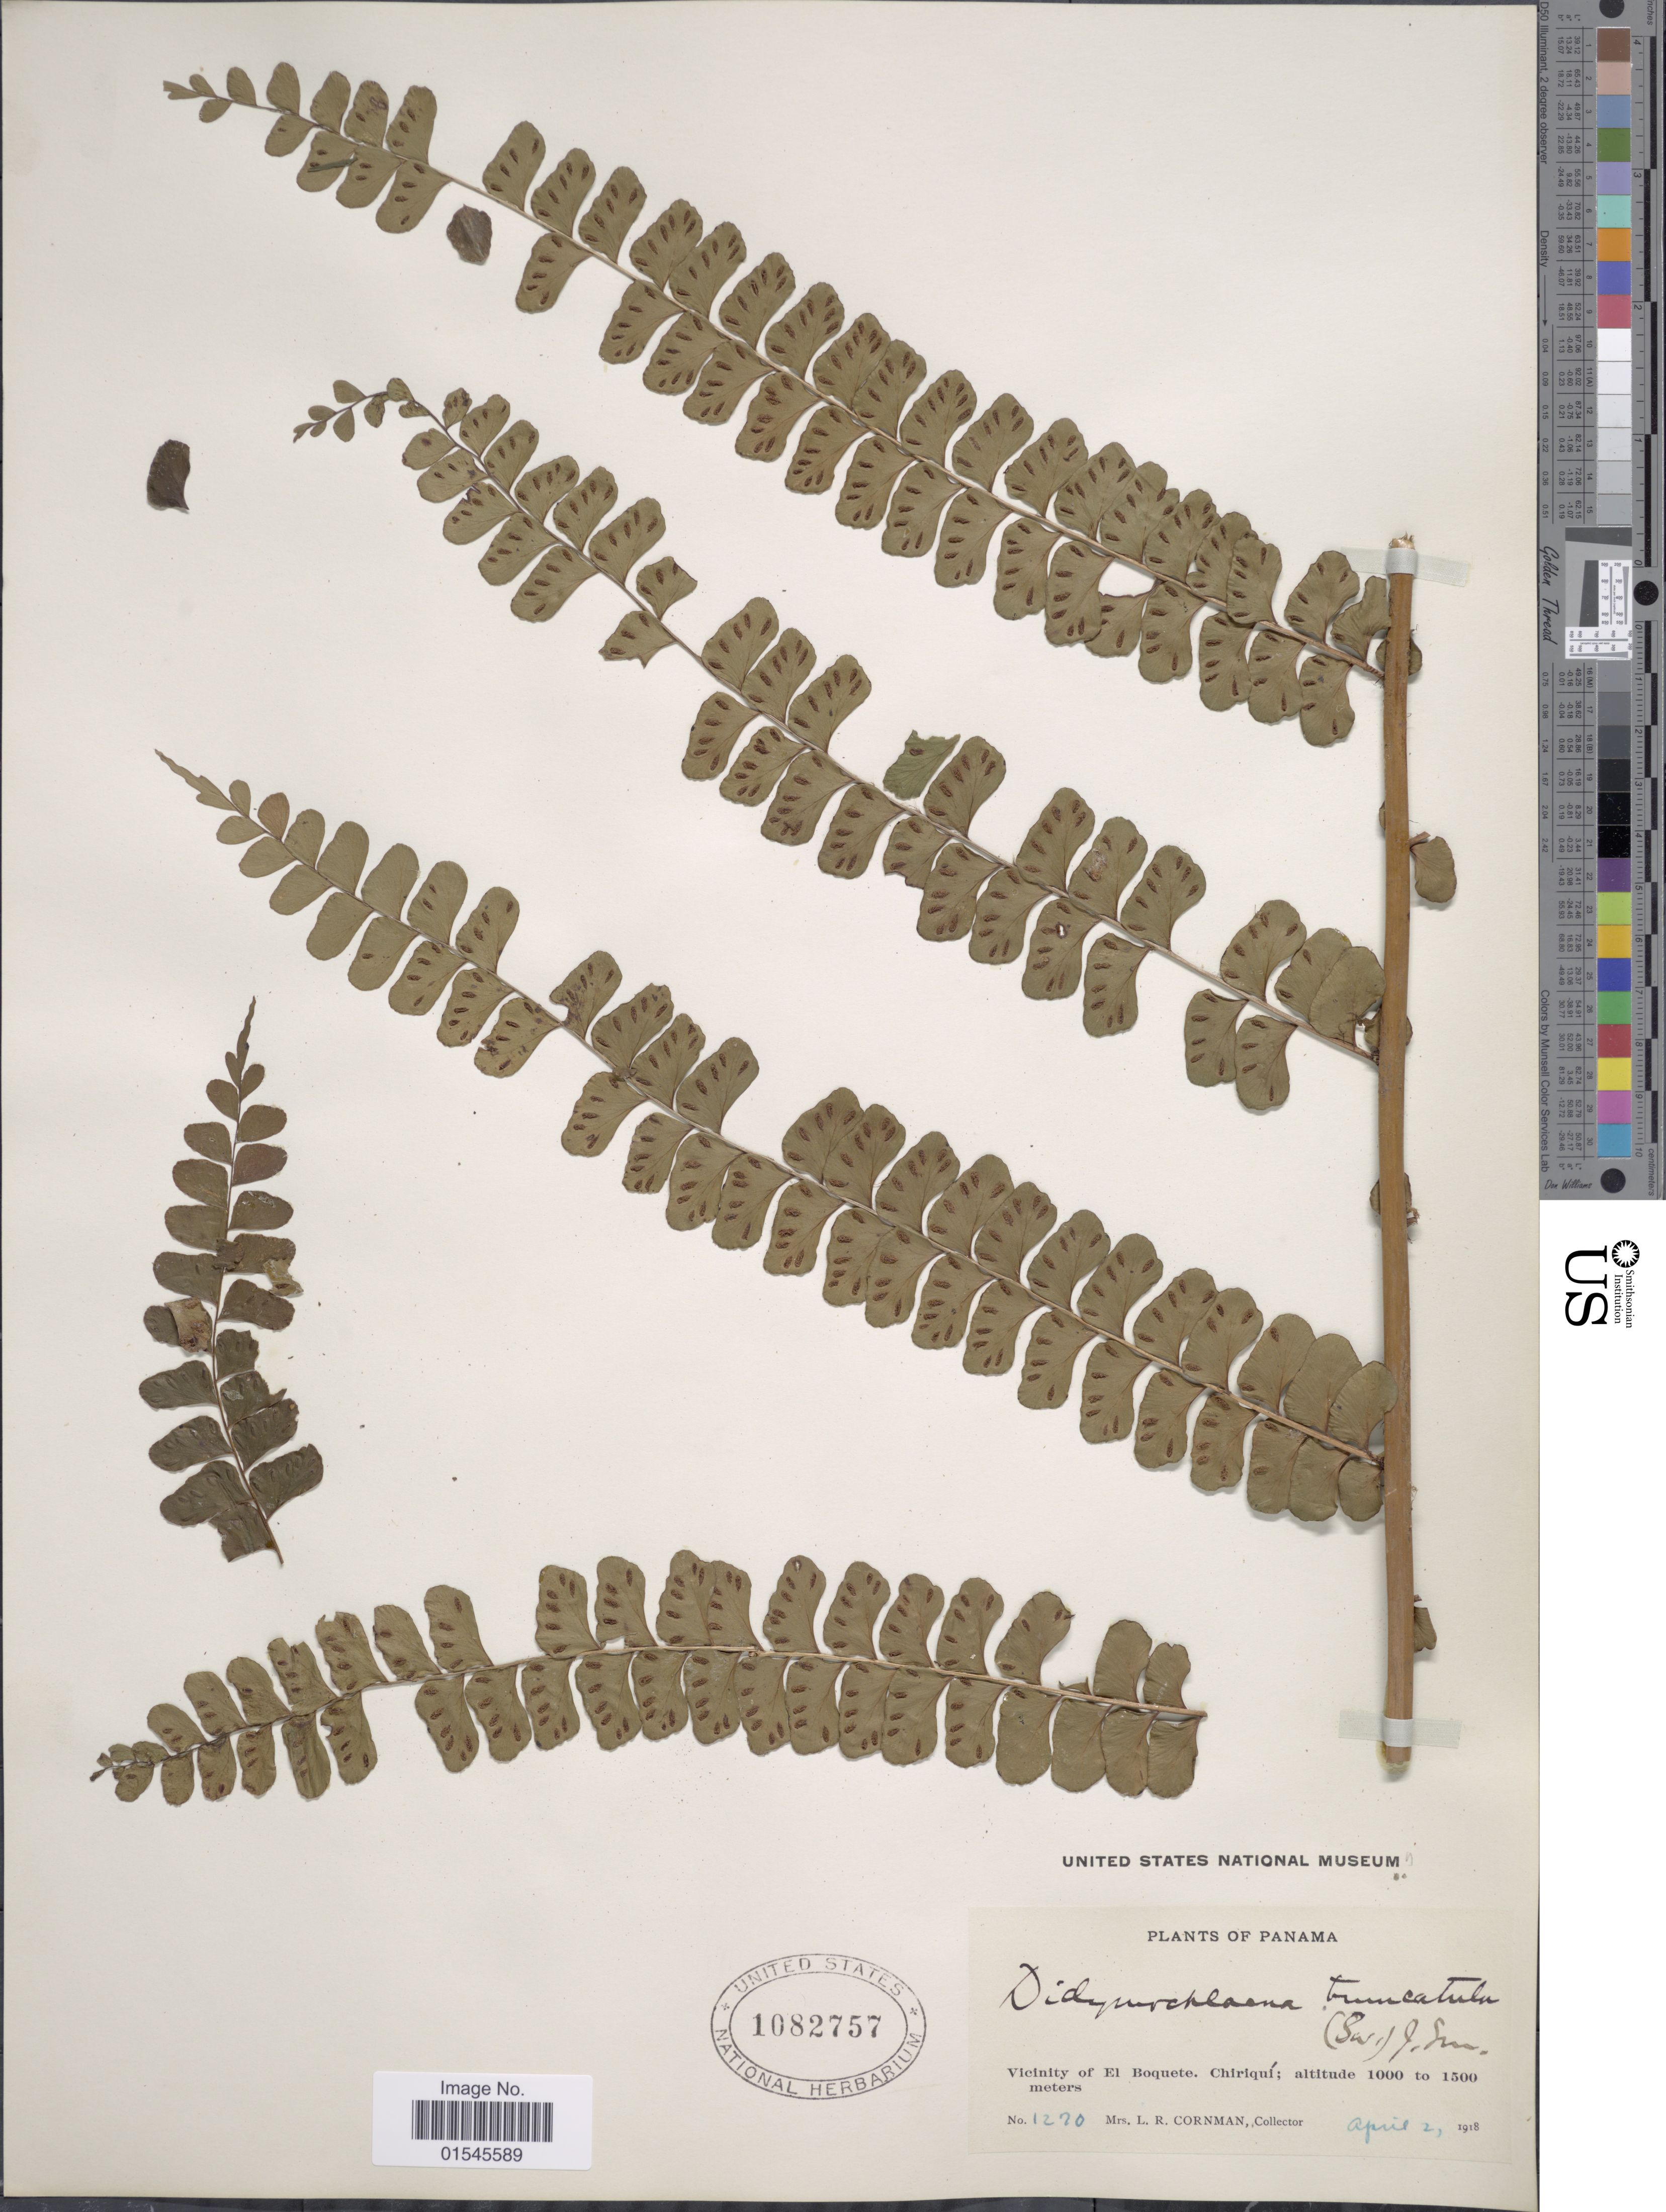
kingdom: Plantae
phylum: Tracheophyta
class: Polypodiopsida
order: Polypodiales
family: Didymochlaenaceae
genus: Didymochlaena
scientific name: Didymochlaena truncatula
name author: (Sw.) J. Sm.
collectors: L. Cornman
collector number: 1270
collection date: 1918-04-02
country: Panama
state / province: Chiriqui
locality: Vicinity of El Boquete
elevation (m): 1000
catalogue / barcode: US 1082757